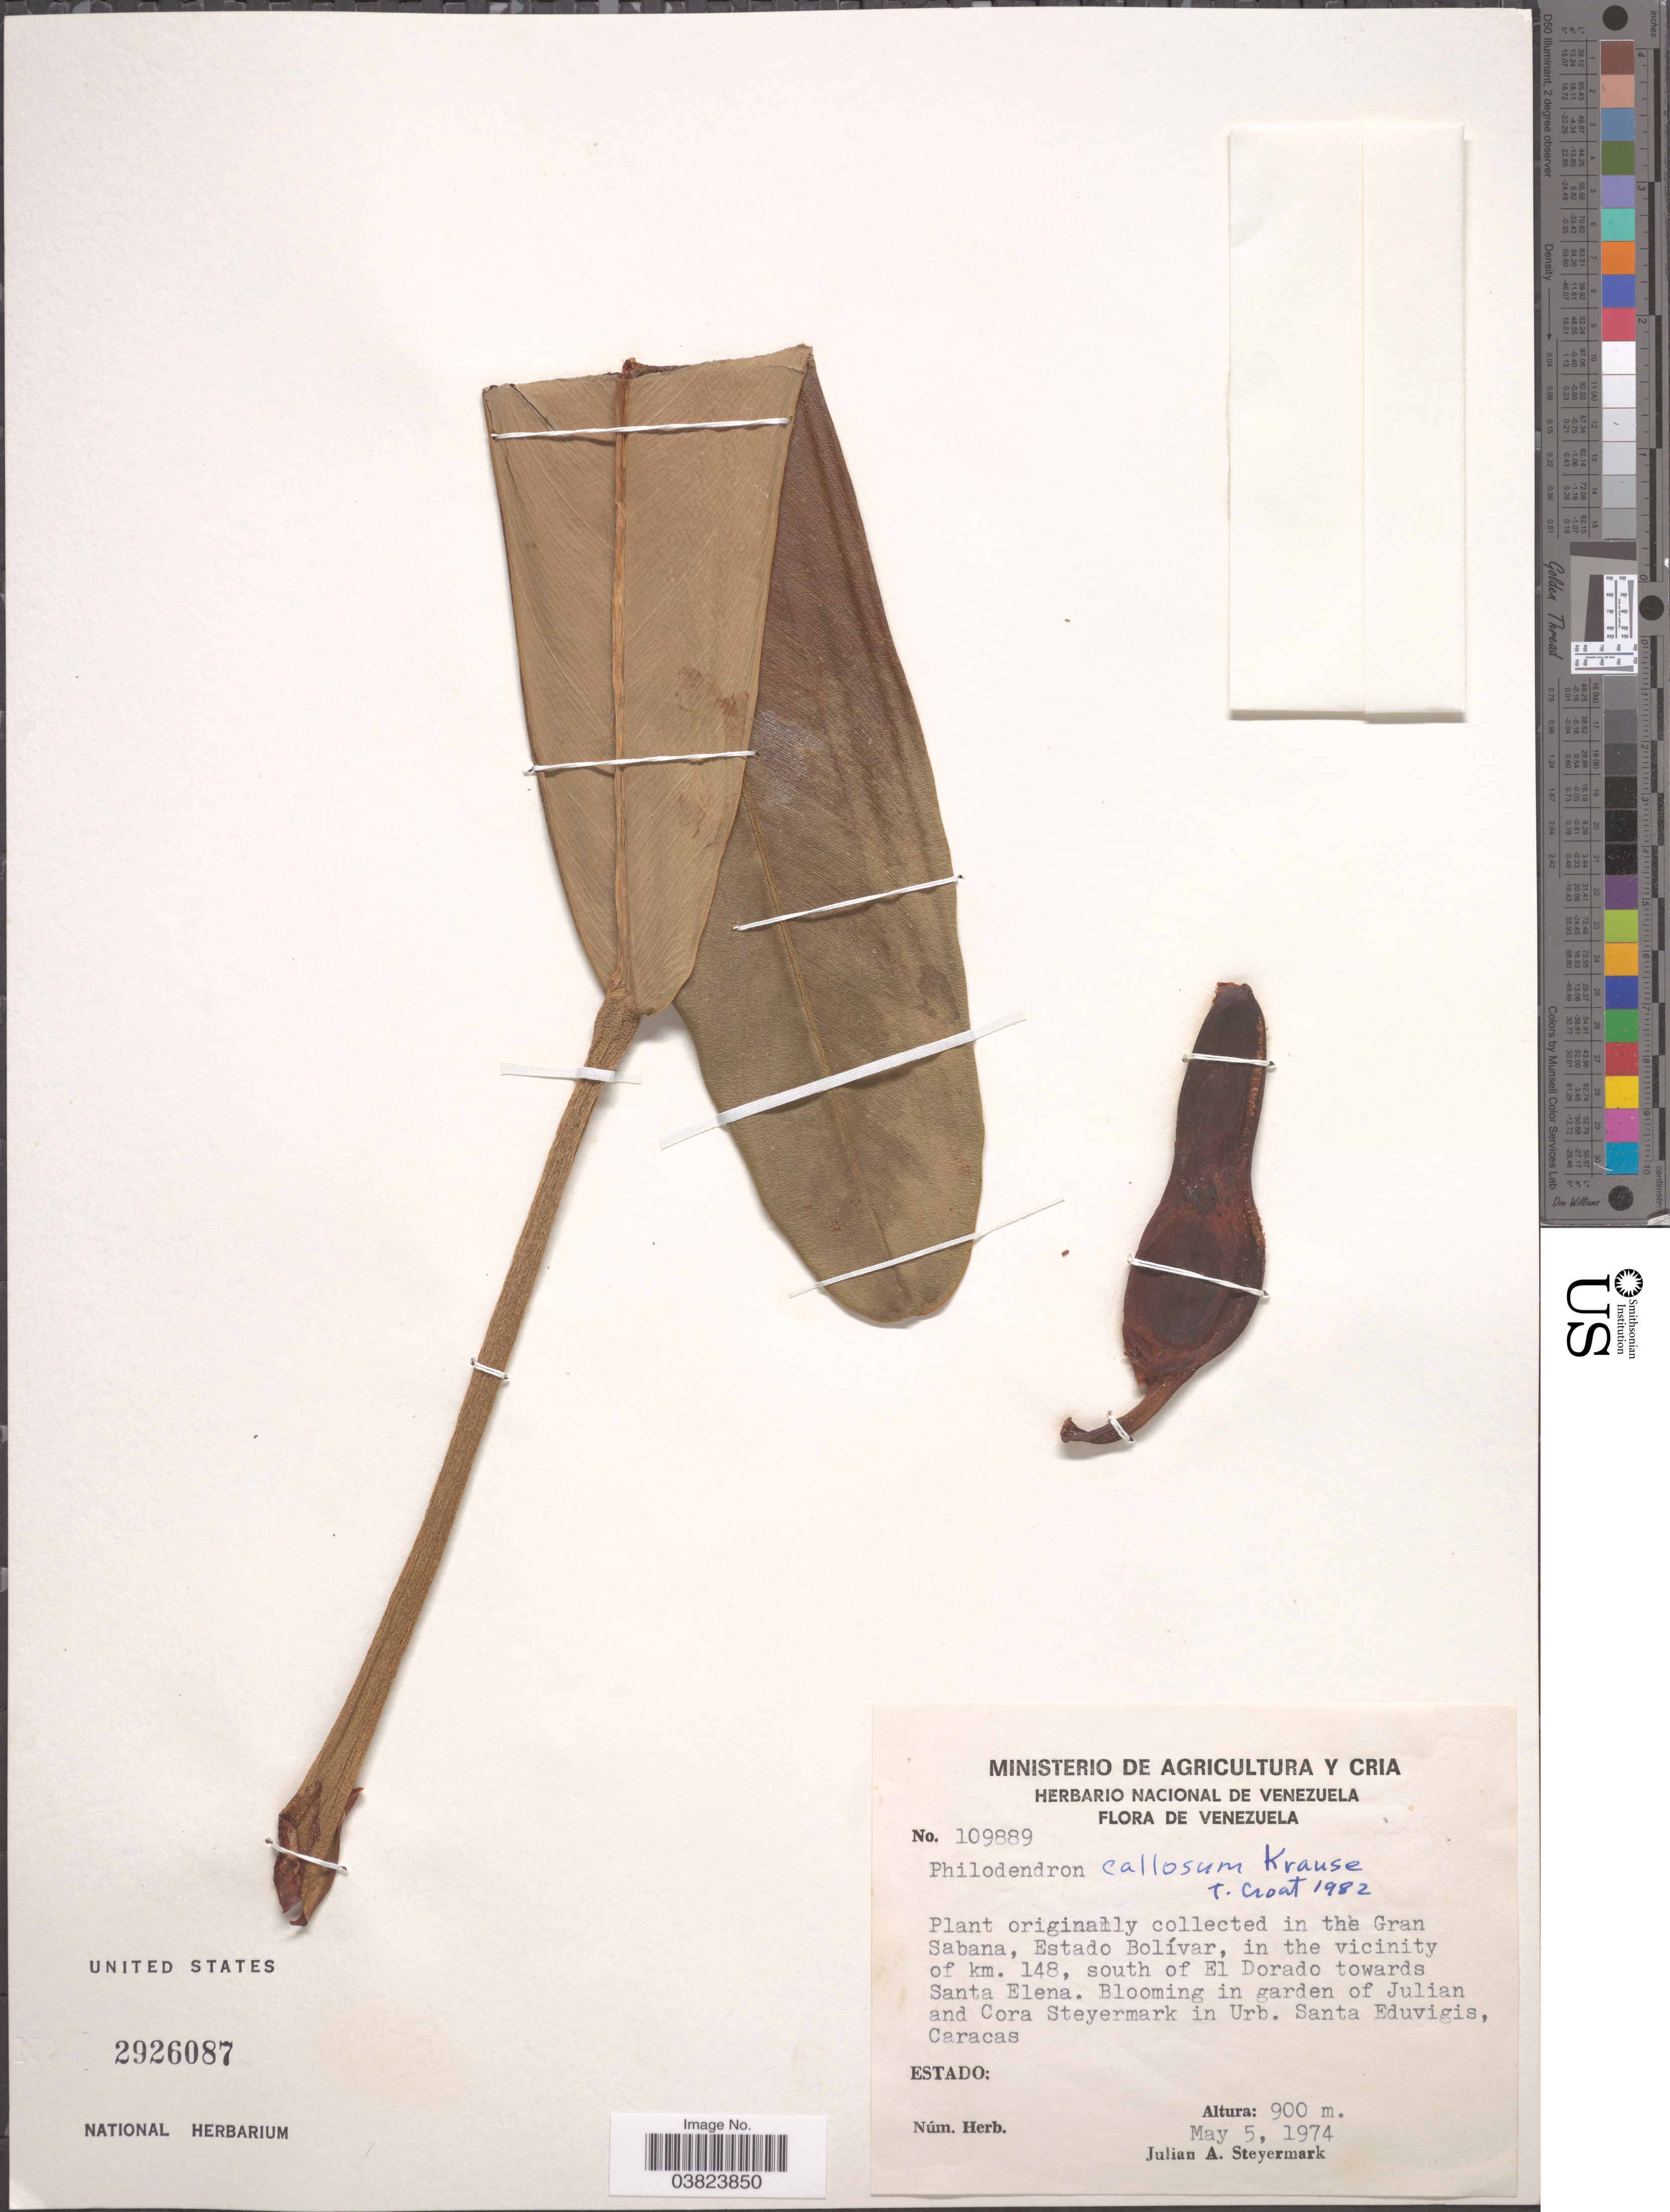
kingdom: Plantae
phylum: Tracheophyta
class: Liliopsida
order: Alismatales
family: Araceae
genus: Philodendron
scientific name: Philodendron callosum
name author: K. Krause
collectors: J. Steyermark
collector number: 109889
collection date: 1974-05-05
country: Venezuela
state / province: Bolivar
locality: Gran Sabana, Estado Bolívar, in the vicinity of km. 148, south of El Dorado towards Santa Elena. In garden of Julian and Cora Steyermark in Urb. Santa Eduvigis, Caracas.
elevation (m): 900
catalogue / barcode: US 2926087